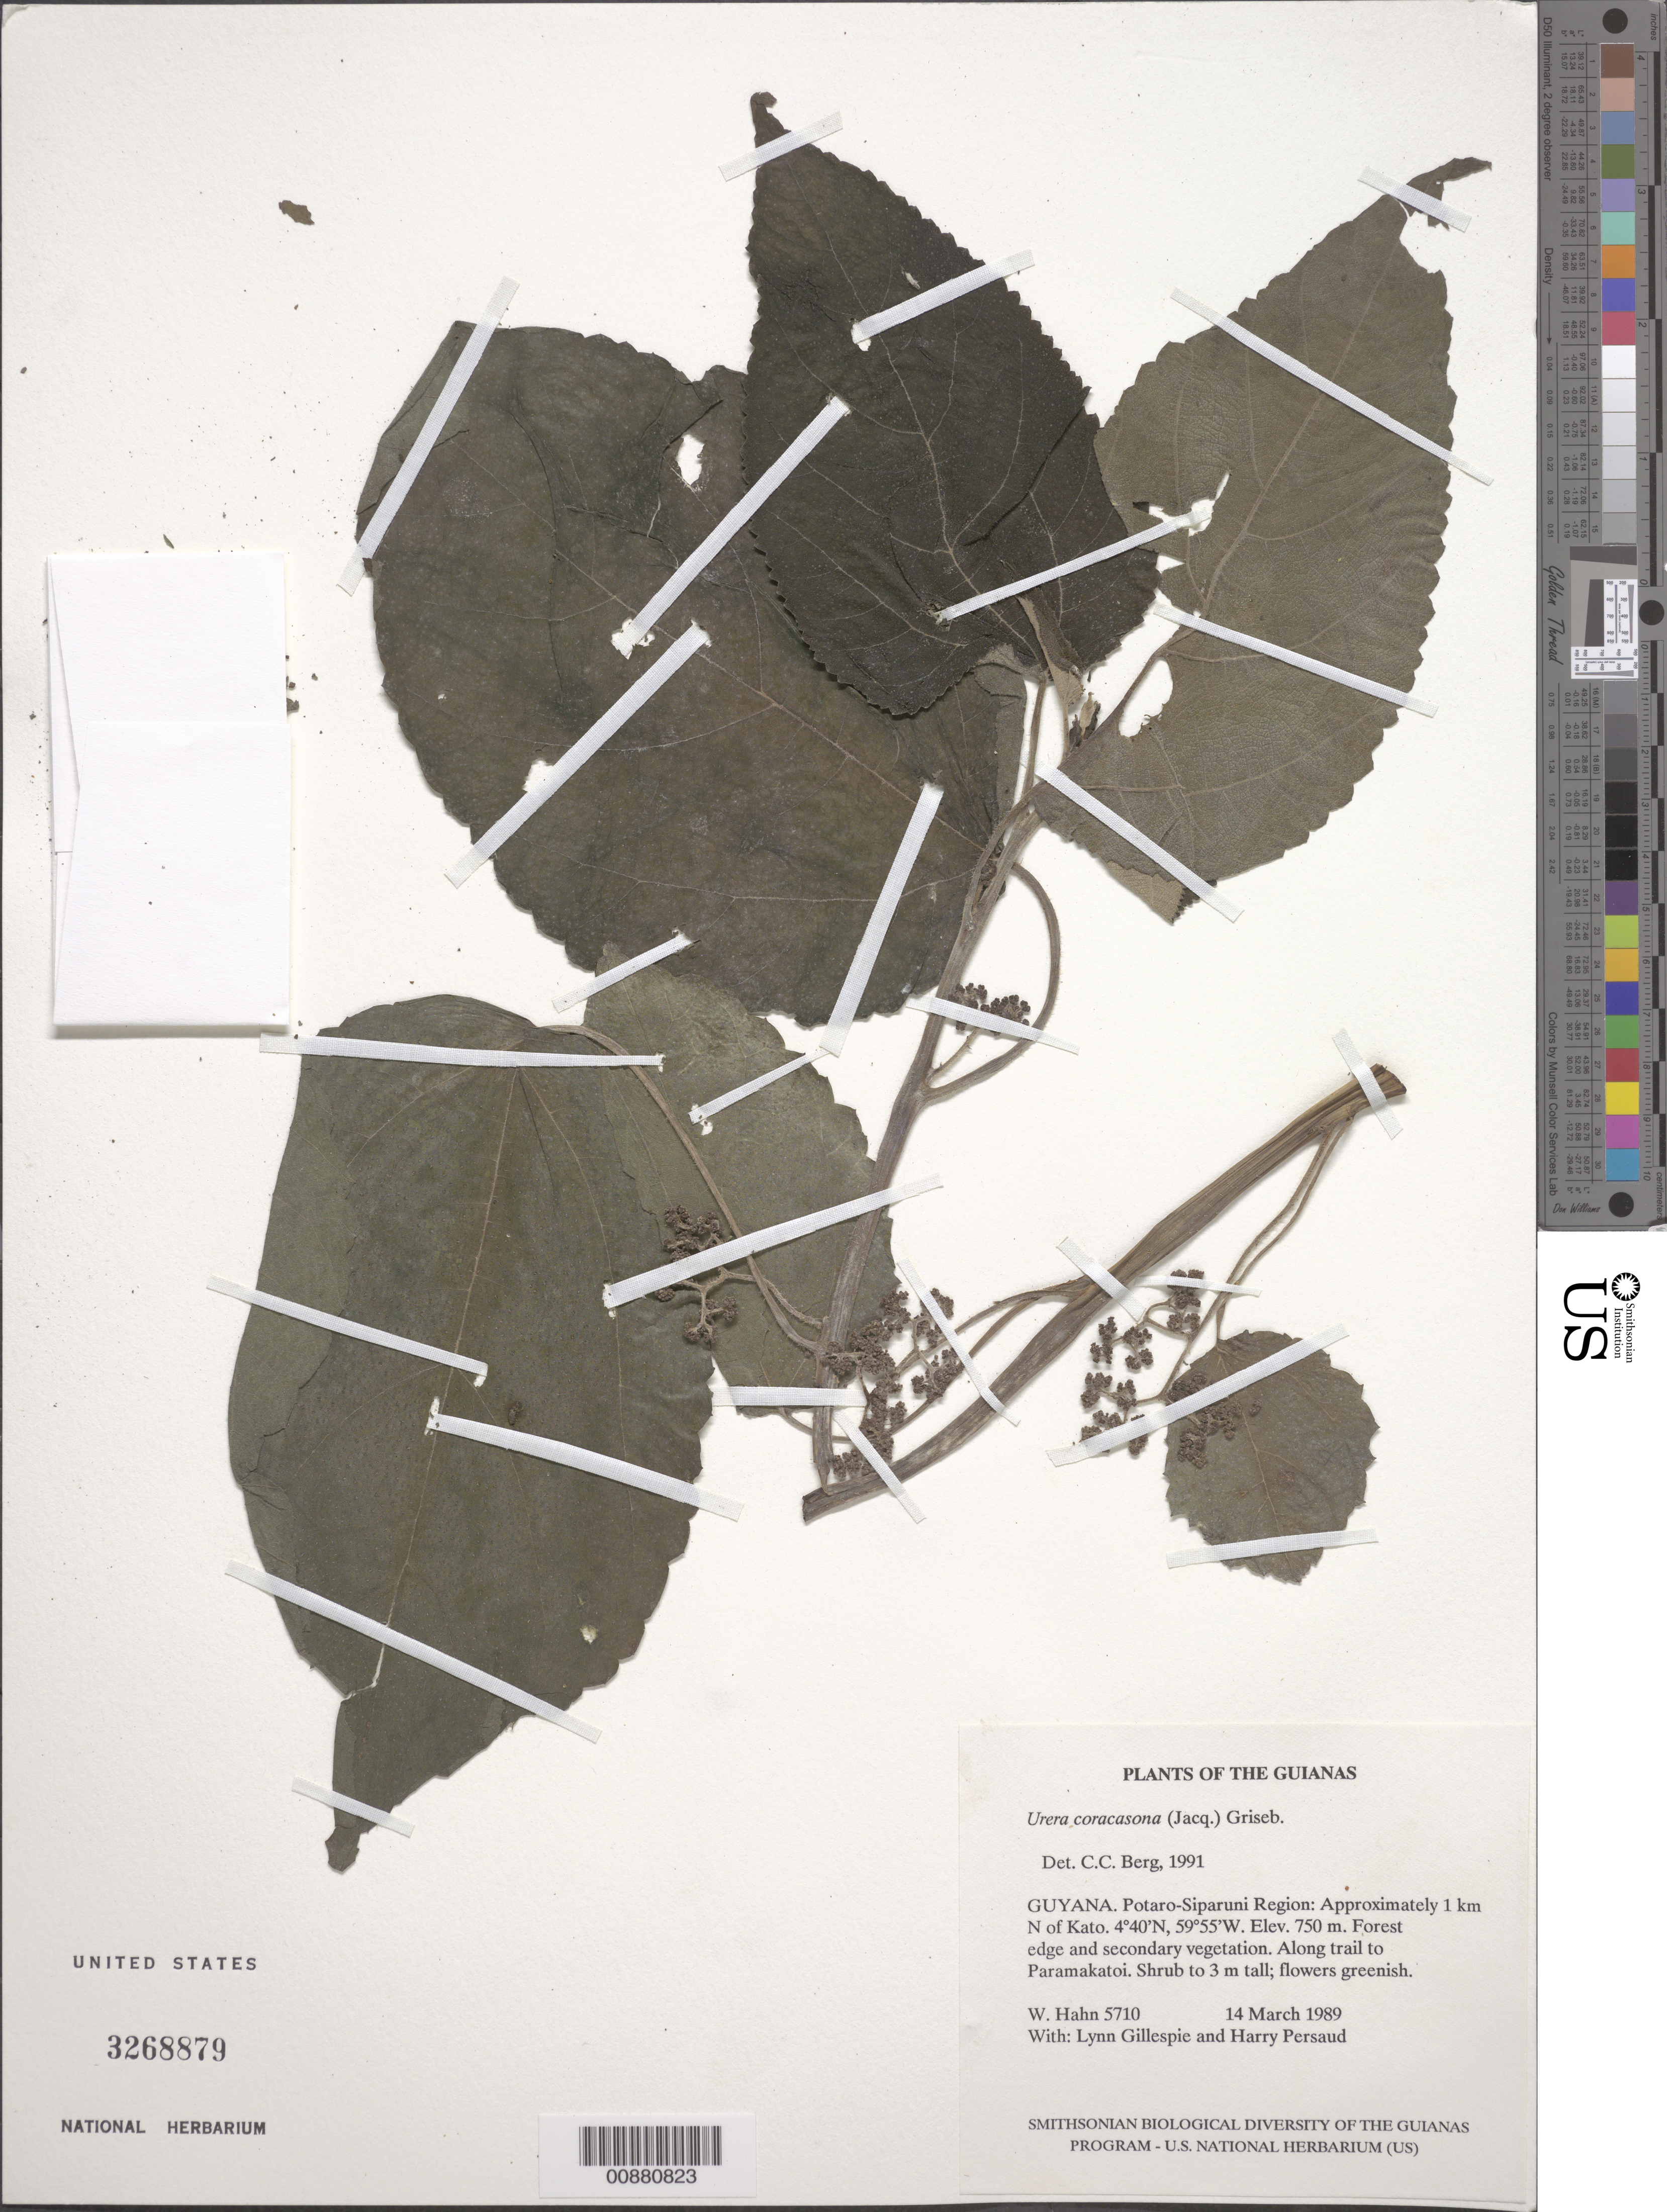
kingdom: Plantae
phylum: Tracheophyta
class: Magnoliopsida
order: Rosales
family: Urticaceae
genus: Urera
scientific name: Urera caracasana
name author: (Jacq.) Gaudich. ex Griseb.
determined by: Berg, C. C.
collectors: W. Hahn, L. J. Gillespie & H. Persaud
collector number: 5710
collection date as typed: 14 March 1989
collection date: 1989-03-14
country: Guyana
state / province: Potaro-Siparuni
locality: Approximately 1 km N of Kato, along trail to Paramakatoi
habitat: Forest edge and secondary vegetation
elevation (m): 750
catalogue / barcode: US 3268879